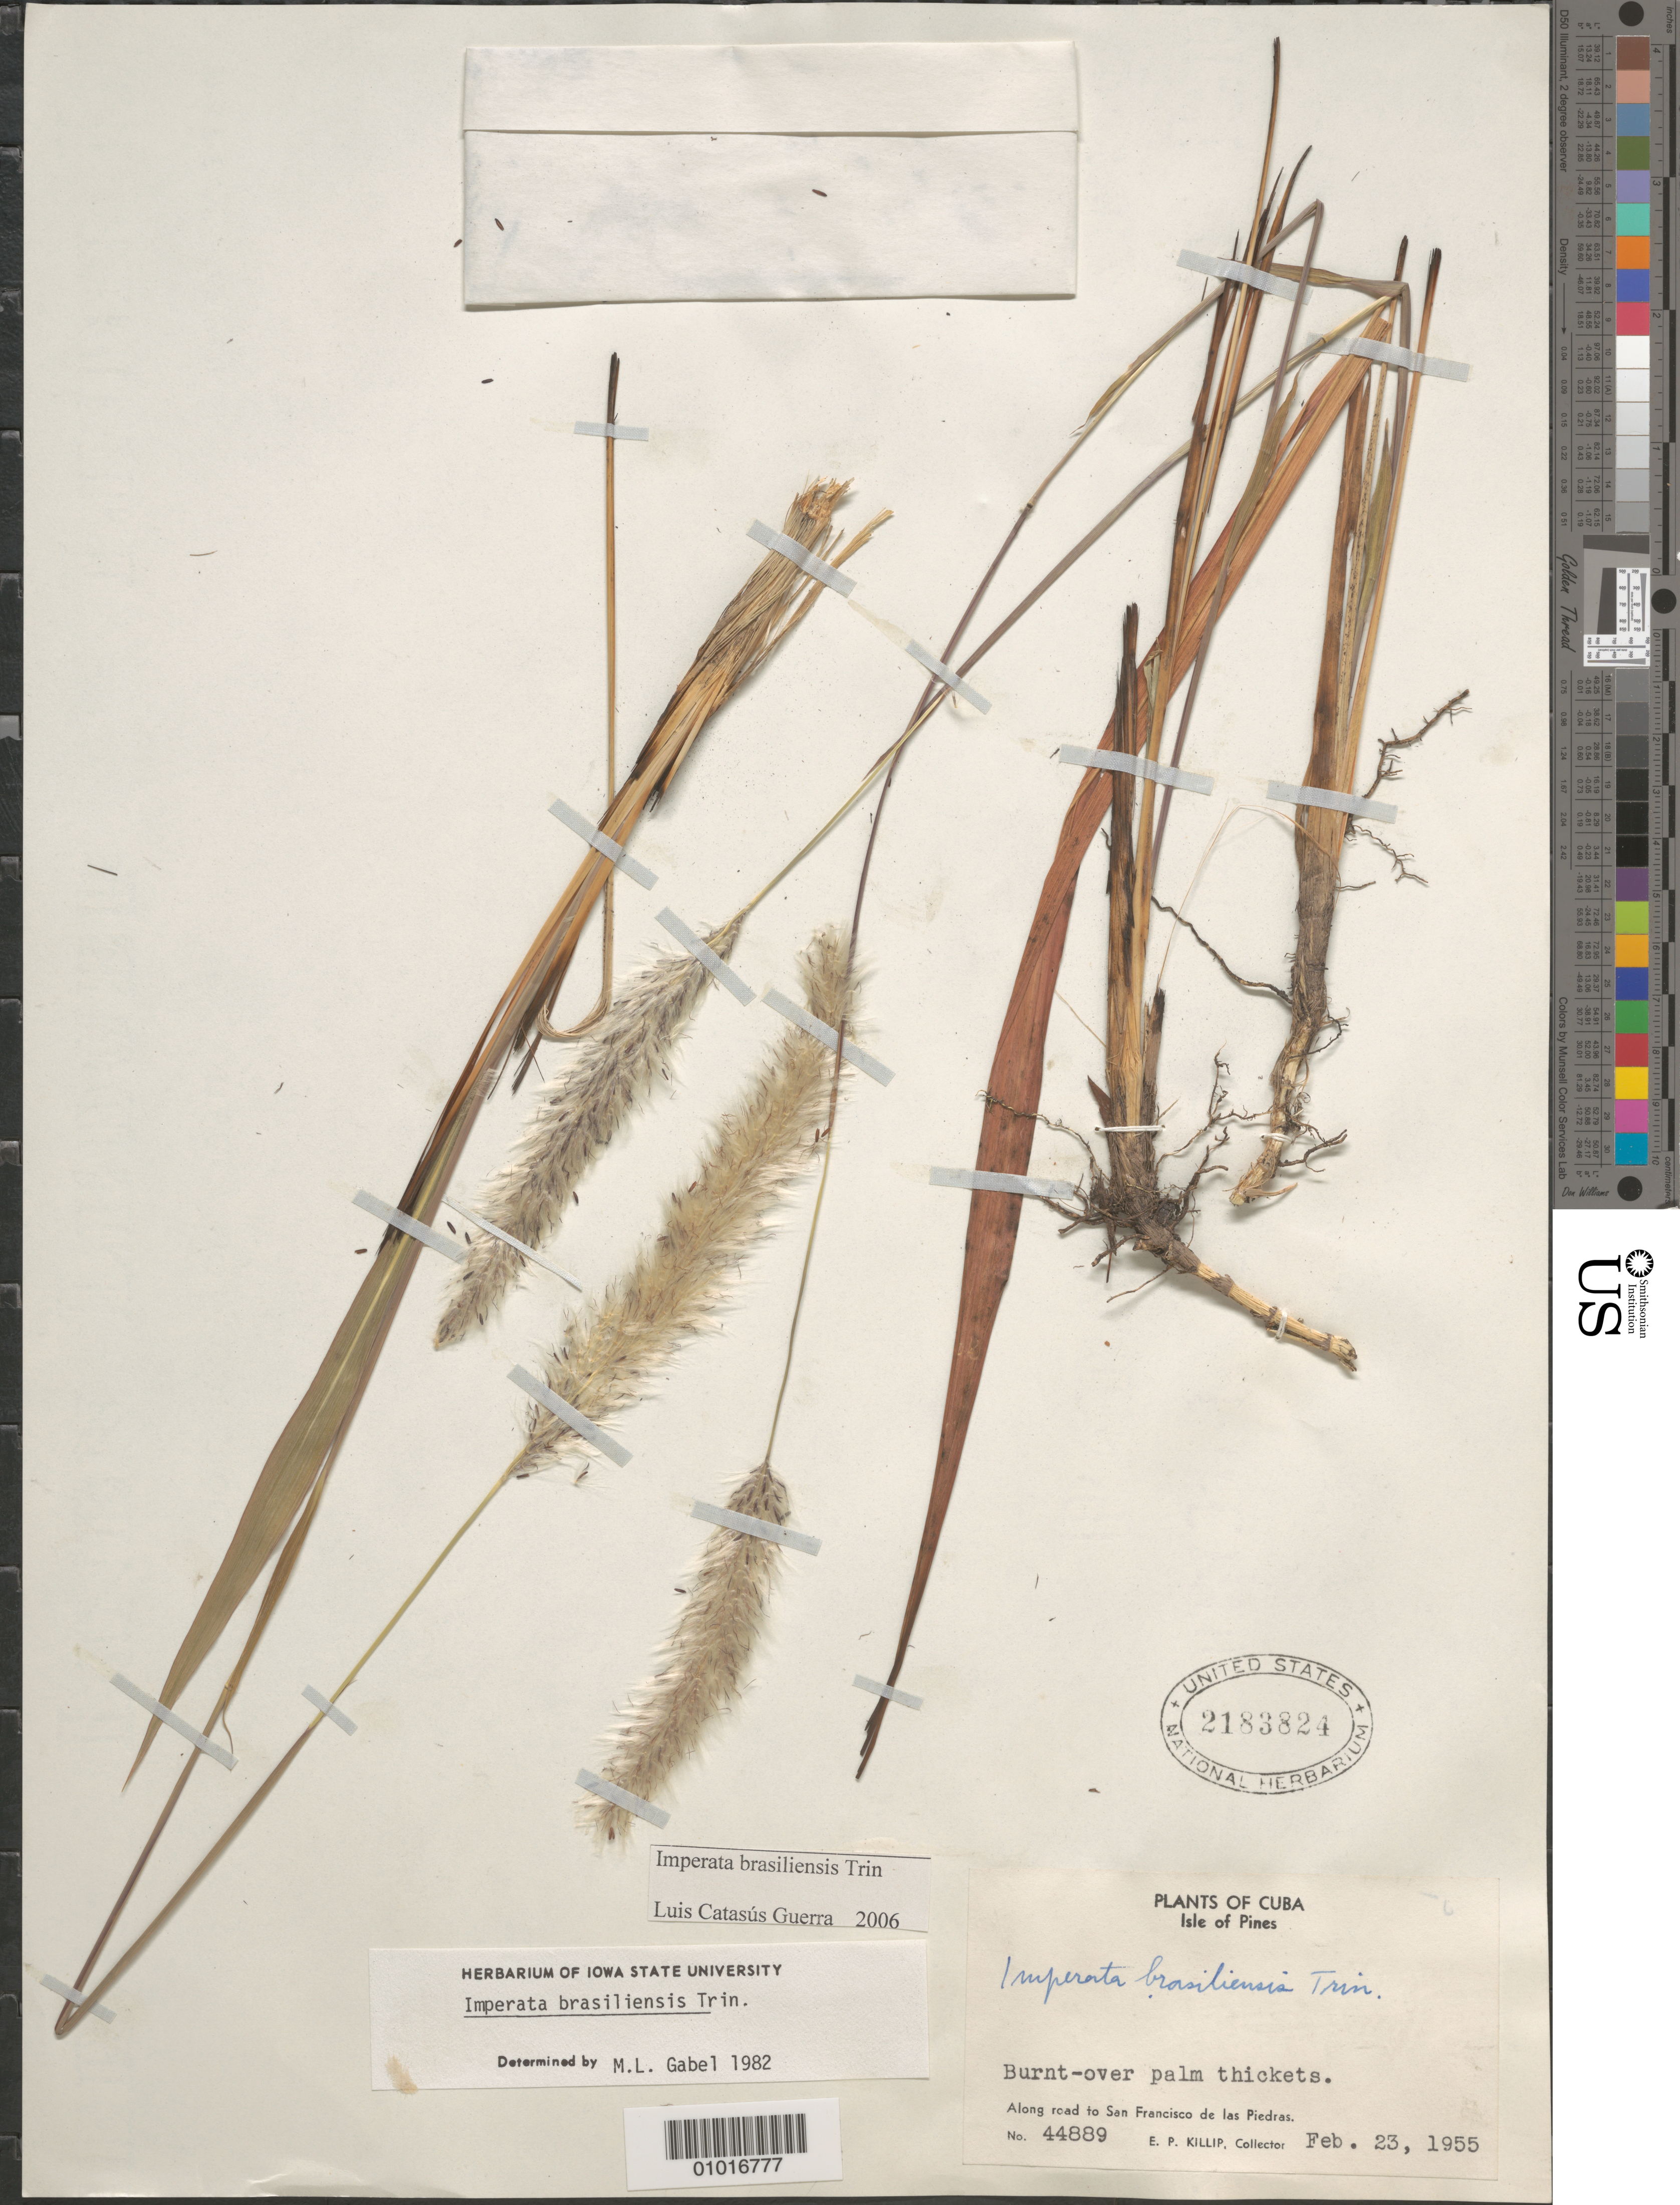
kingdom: Plantae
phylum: Tracheophyta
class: Liliopsida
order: Poales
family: Poaceae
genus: Imperata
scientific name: Imperata brasiliensis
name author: Trin.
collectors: E. P. Killip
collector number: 44889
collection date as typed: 23 Feb 1955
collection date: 1955-02-23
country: Cuba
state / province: Granma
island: Cuba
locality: Along road to San Francisco de las Piedras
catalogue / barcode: US 2183824